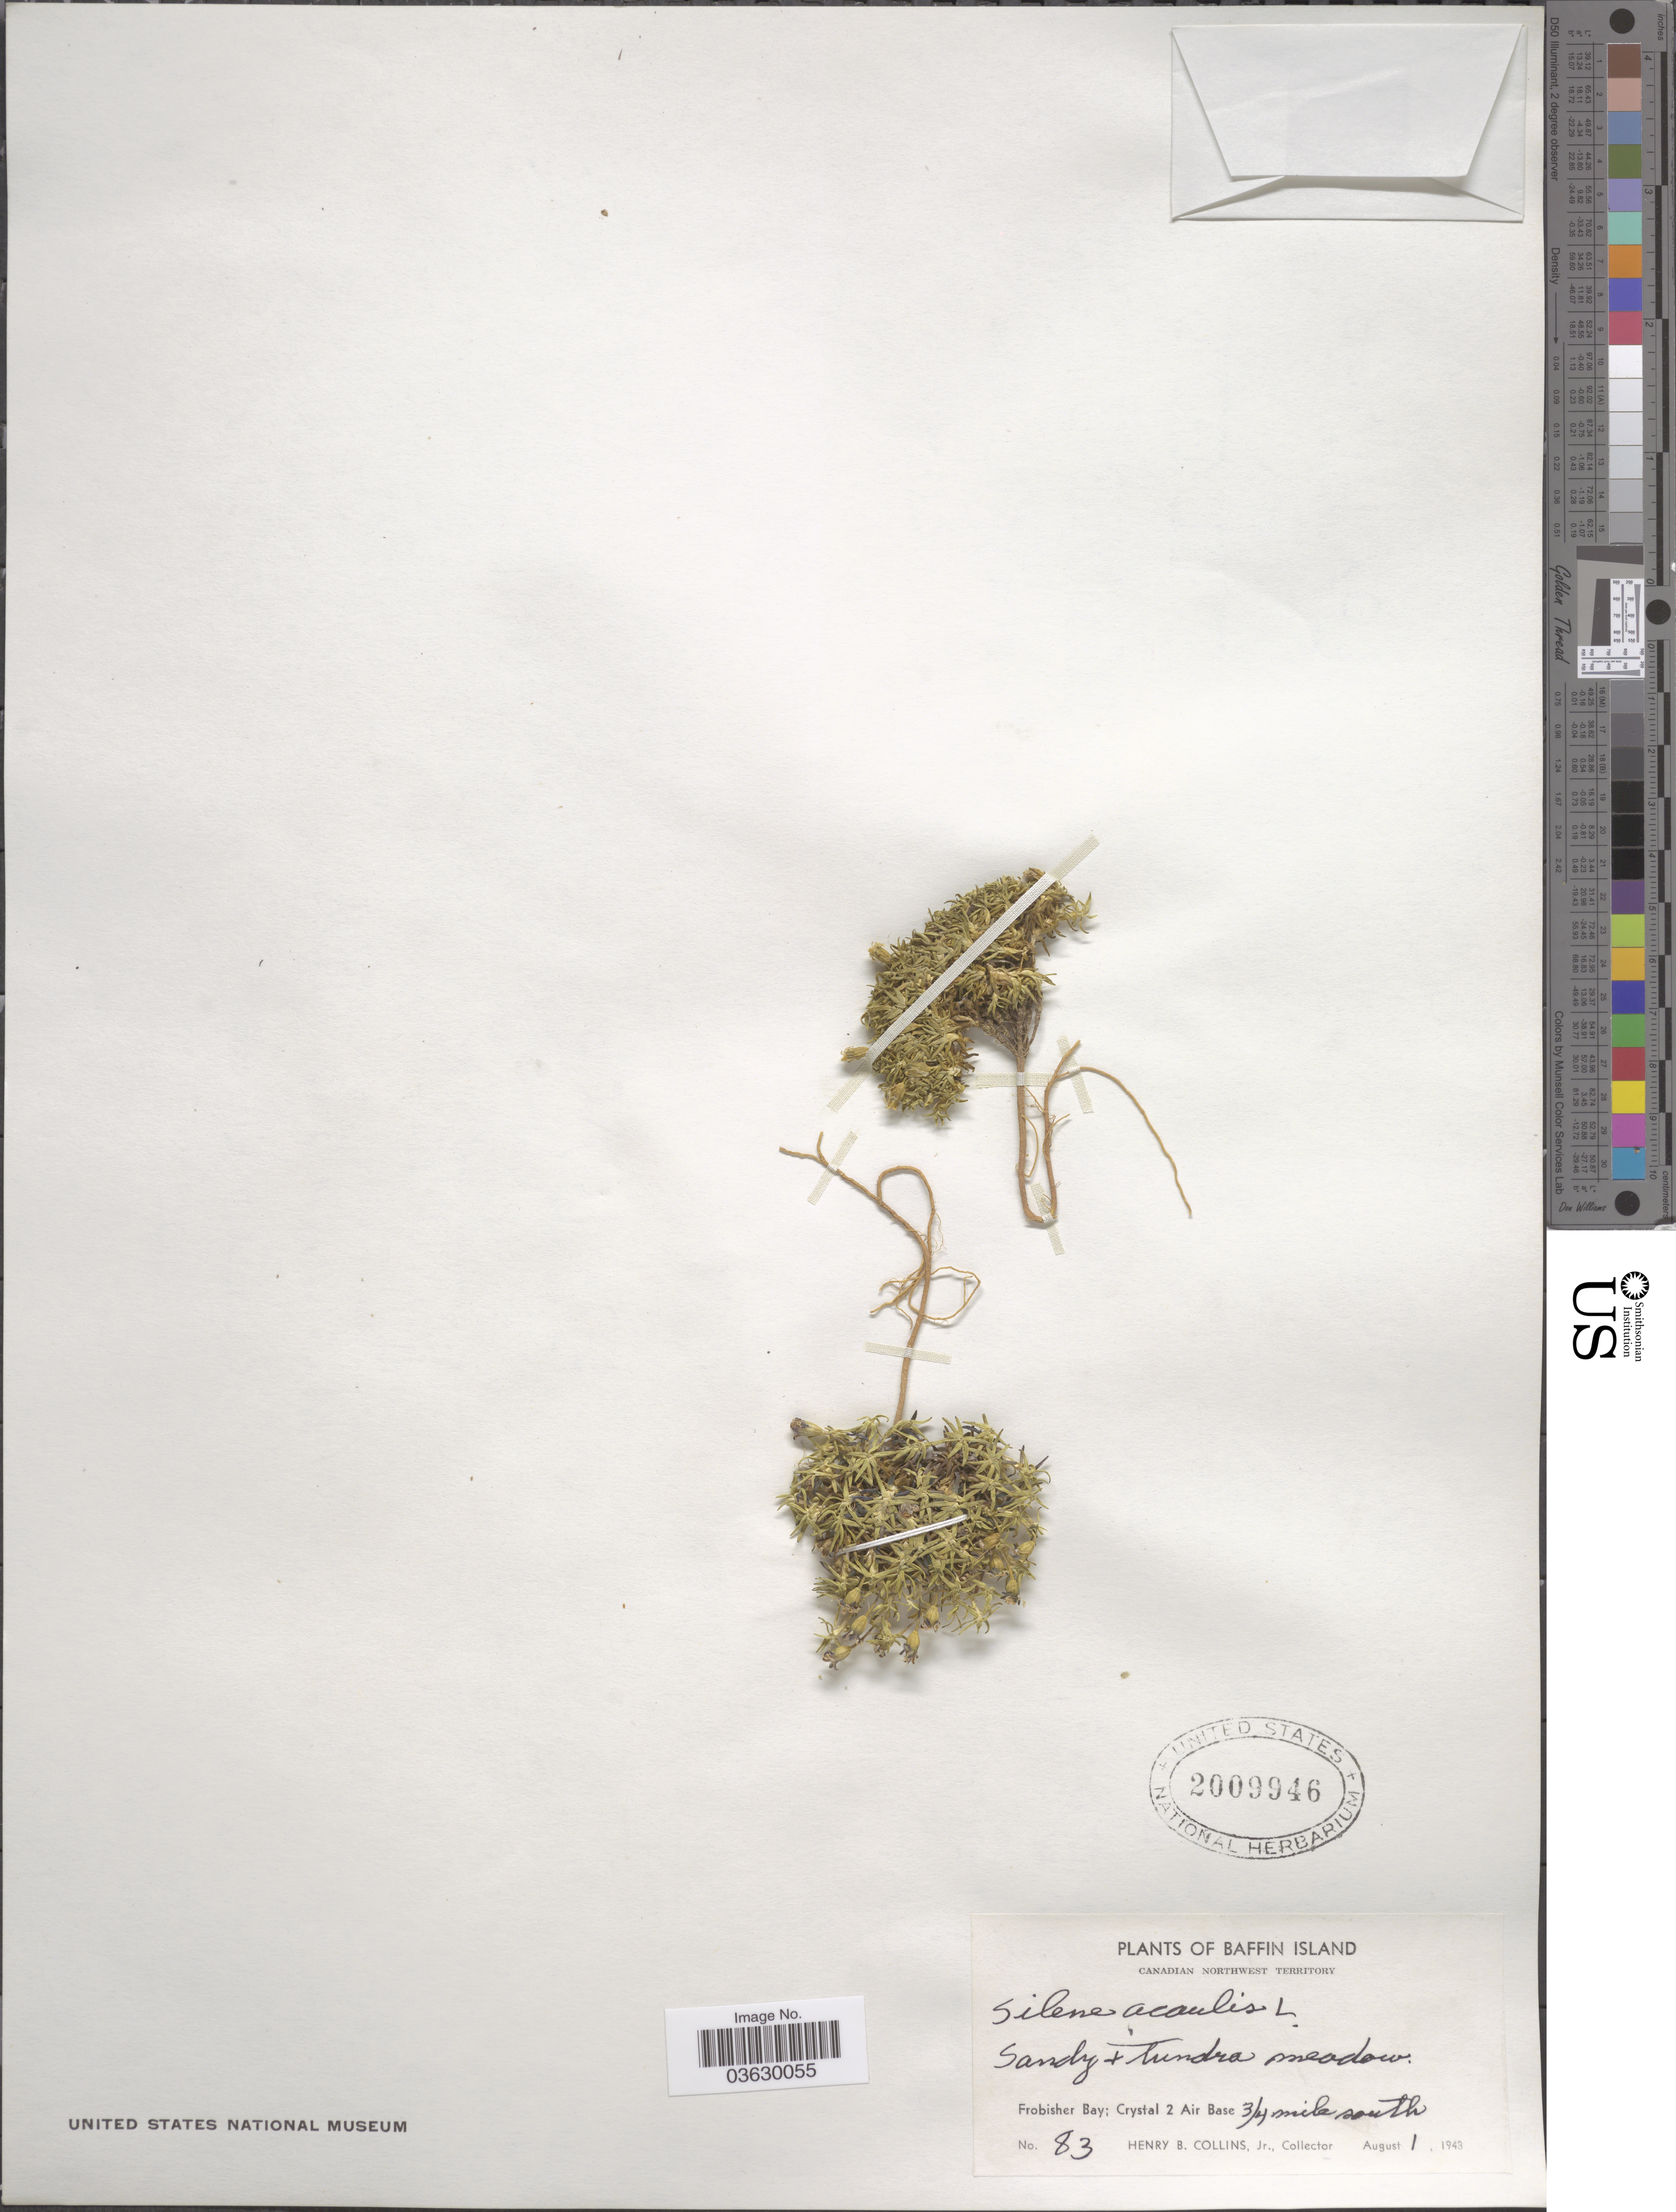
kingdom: Plantae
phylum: Tracheophyta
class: Magnoliopsida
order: Caryophyllales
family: Caryophyllaceae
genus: Silene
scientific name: Silene acaulis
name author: (L.) Jacq.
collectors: H. Collins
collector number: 83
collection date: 1943-08-01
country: Canada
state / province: Northwest Territories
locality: Baffin Island. Frobisher Bay; Crystal 2 Air Base 3/4 mile south.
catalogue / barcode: US 2009946